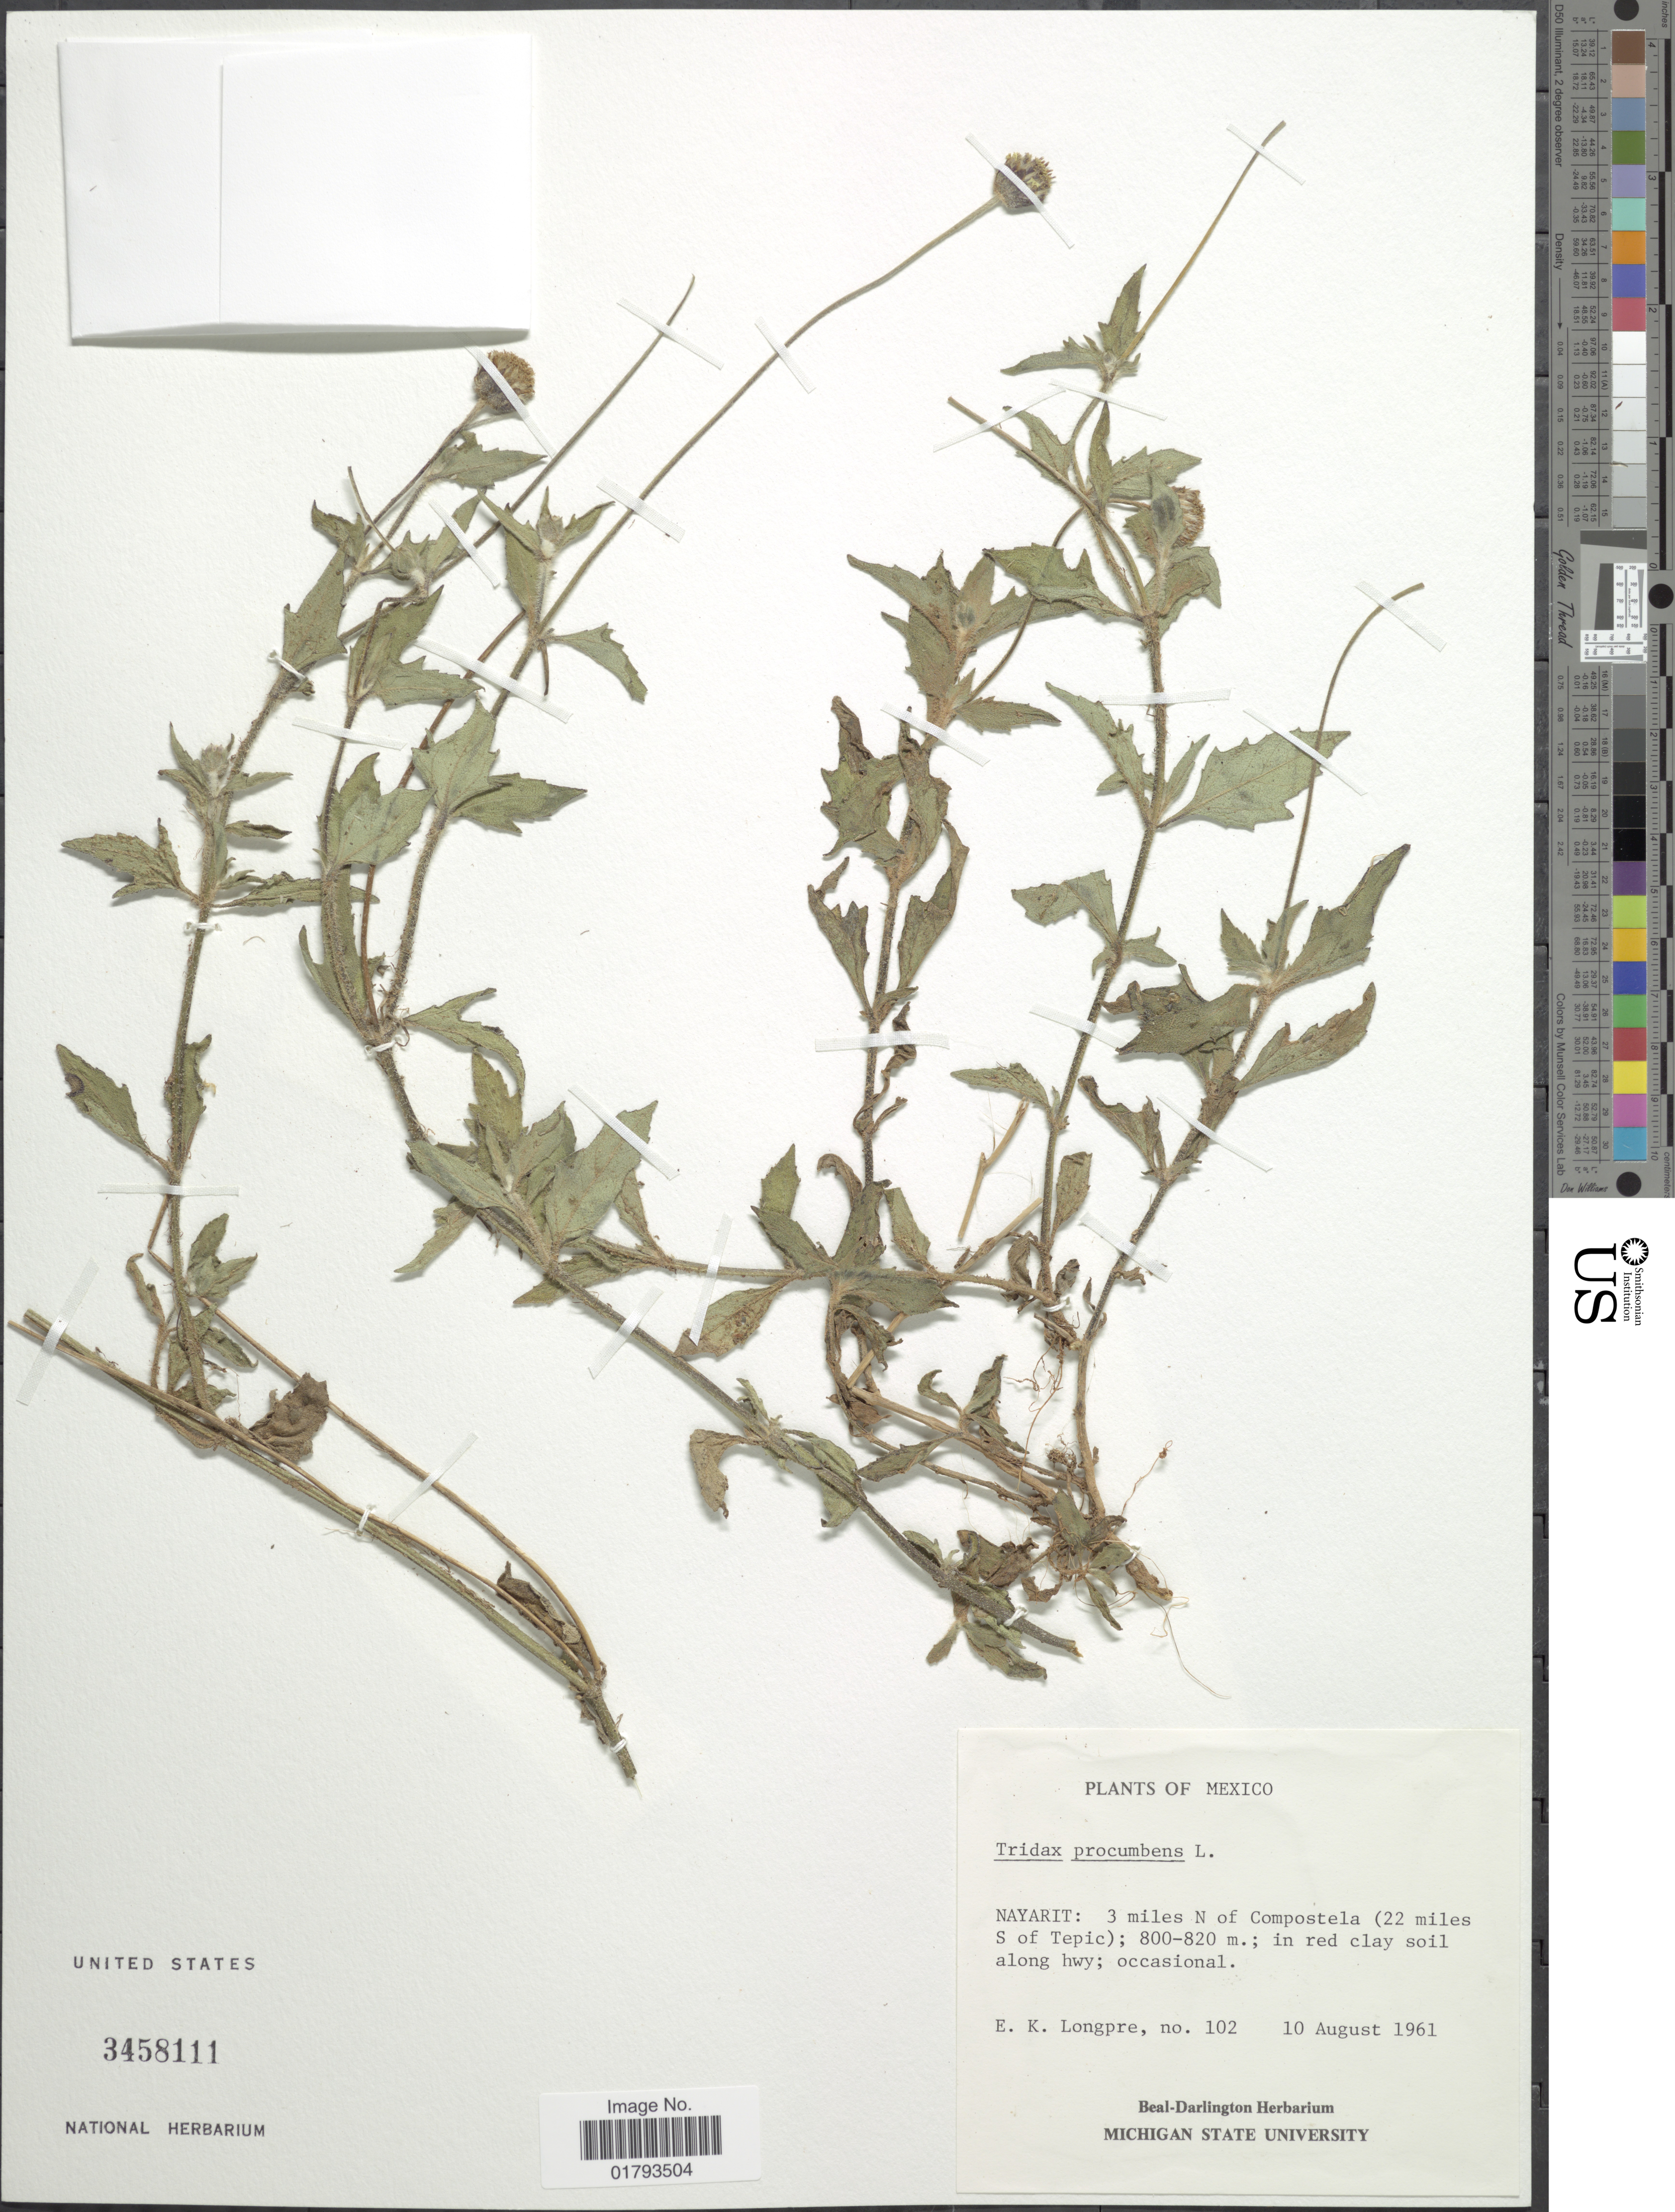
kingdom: Plantae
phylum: Tracheophyta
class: Magnoliopsida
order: Asterales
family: Asteraceae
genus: Tridax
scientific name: Tridax procumbens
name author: L.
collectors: E. Longpre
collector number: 102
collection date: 1961-08-10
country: Mexico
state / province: Nayarit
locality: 3 miles N of Compostela (22 miles S of Tepic).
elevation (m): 800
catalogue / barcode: US 3458111